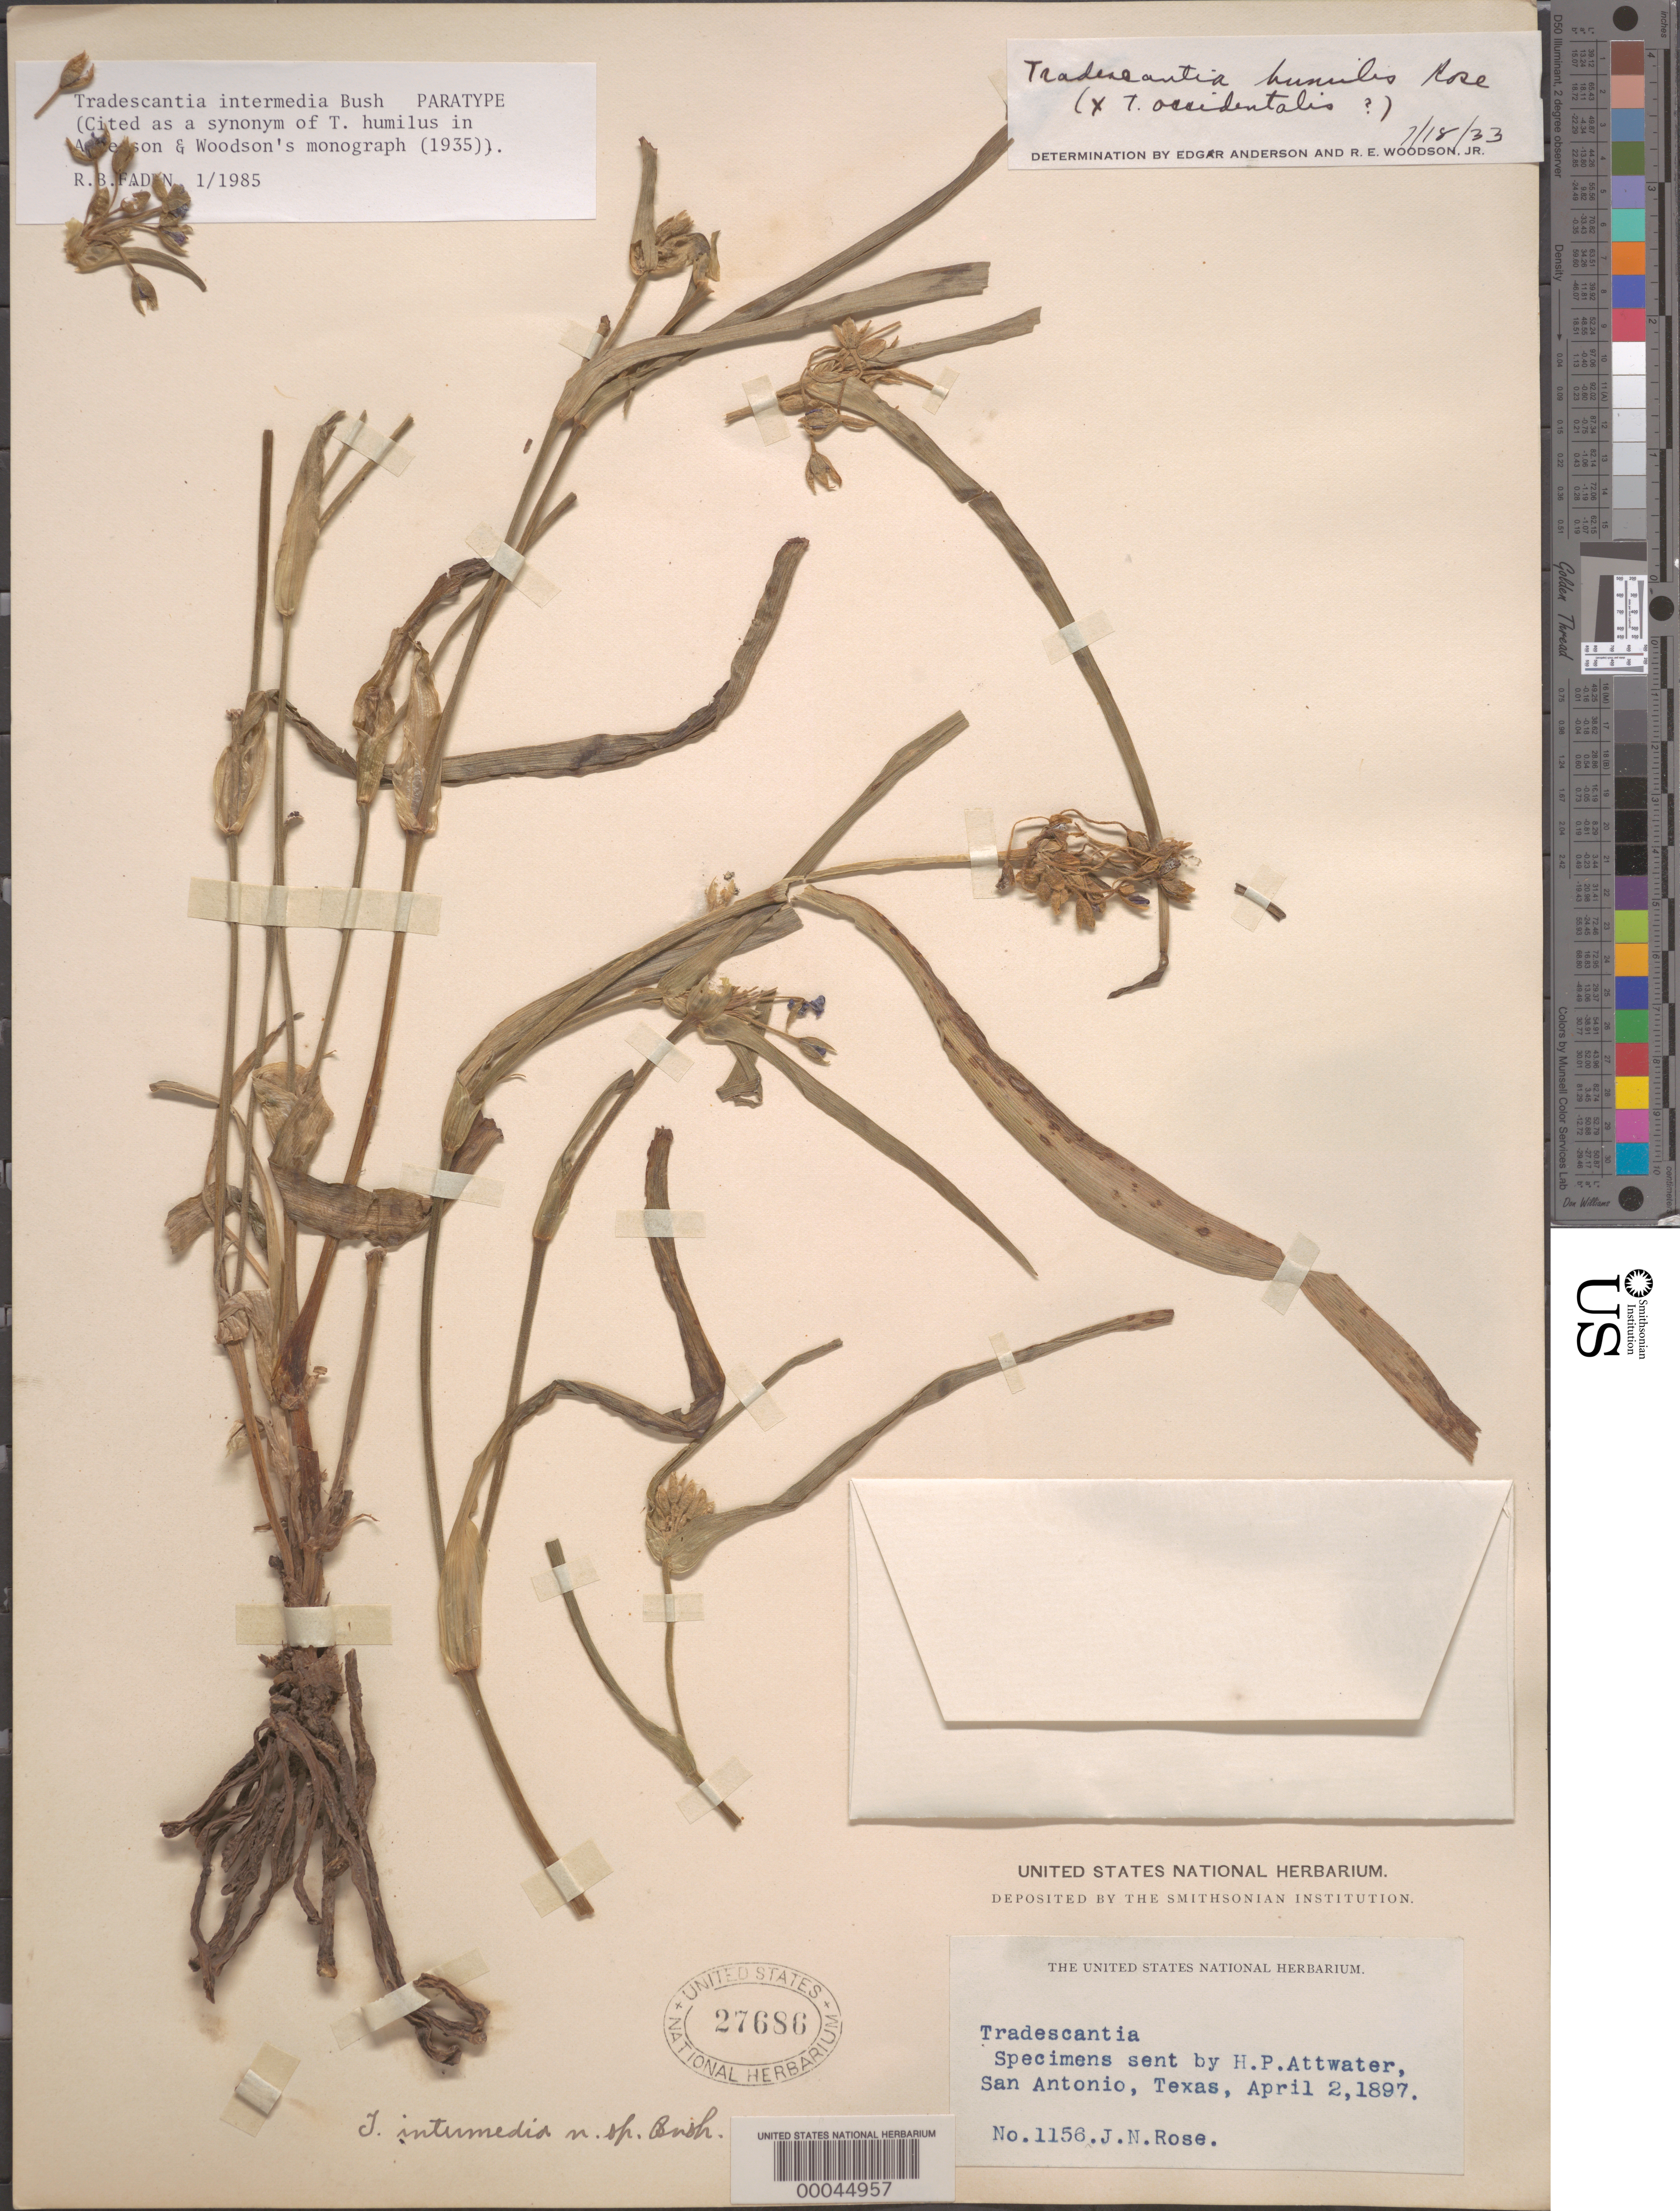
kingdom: Plantae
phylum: Tracheophyta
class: Liliopsida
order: Commelinales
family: Commelinaceae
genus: Tradescantia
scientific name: Tradescantia humilis x T. occidentalis (Britton) Smyth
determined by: Faden, Robert B., (US), Smithsonian Institution - National Museum of Natural History (UNITED STATES)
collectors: J. N. Rose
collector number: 1156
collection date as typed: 02 Apr 1897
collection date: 1897-04-02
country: United States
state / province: Texas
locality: San antonio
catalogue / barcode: US 27686